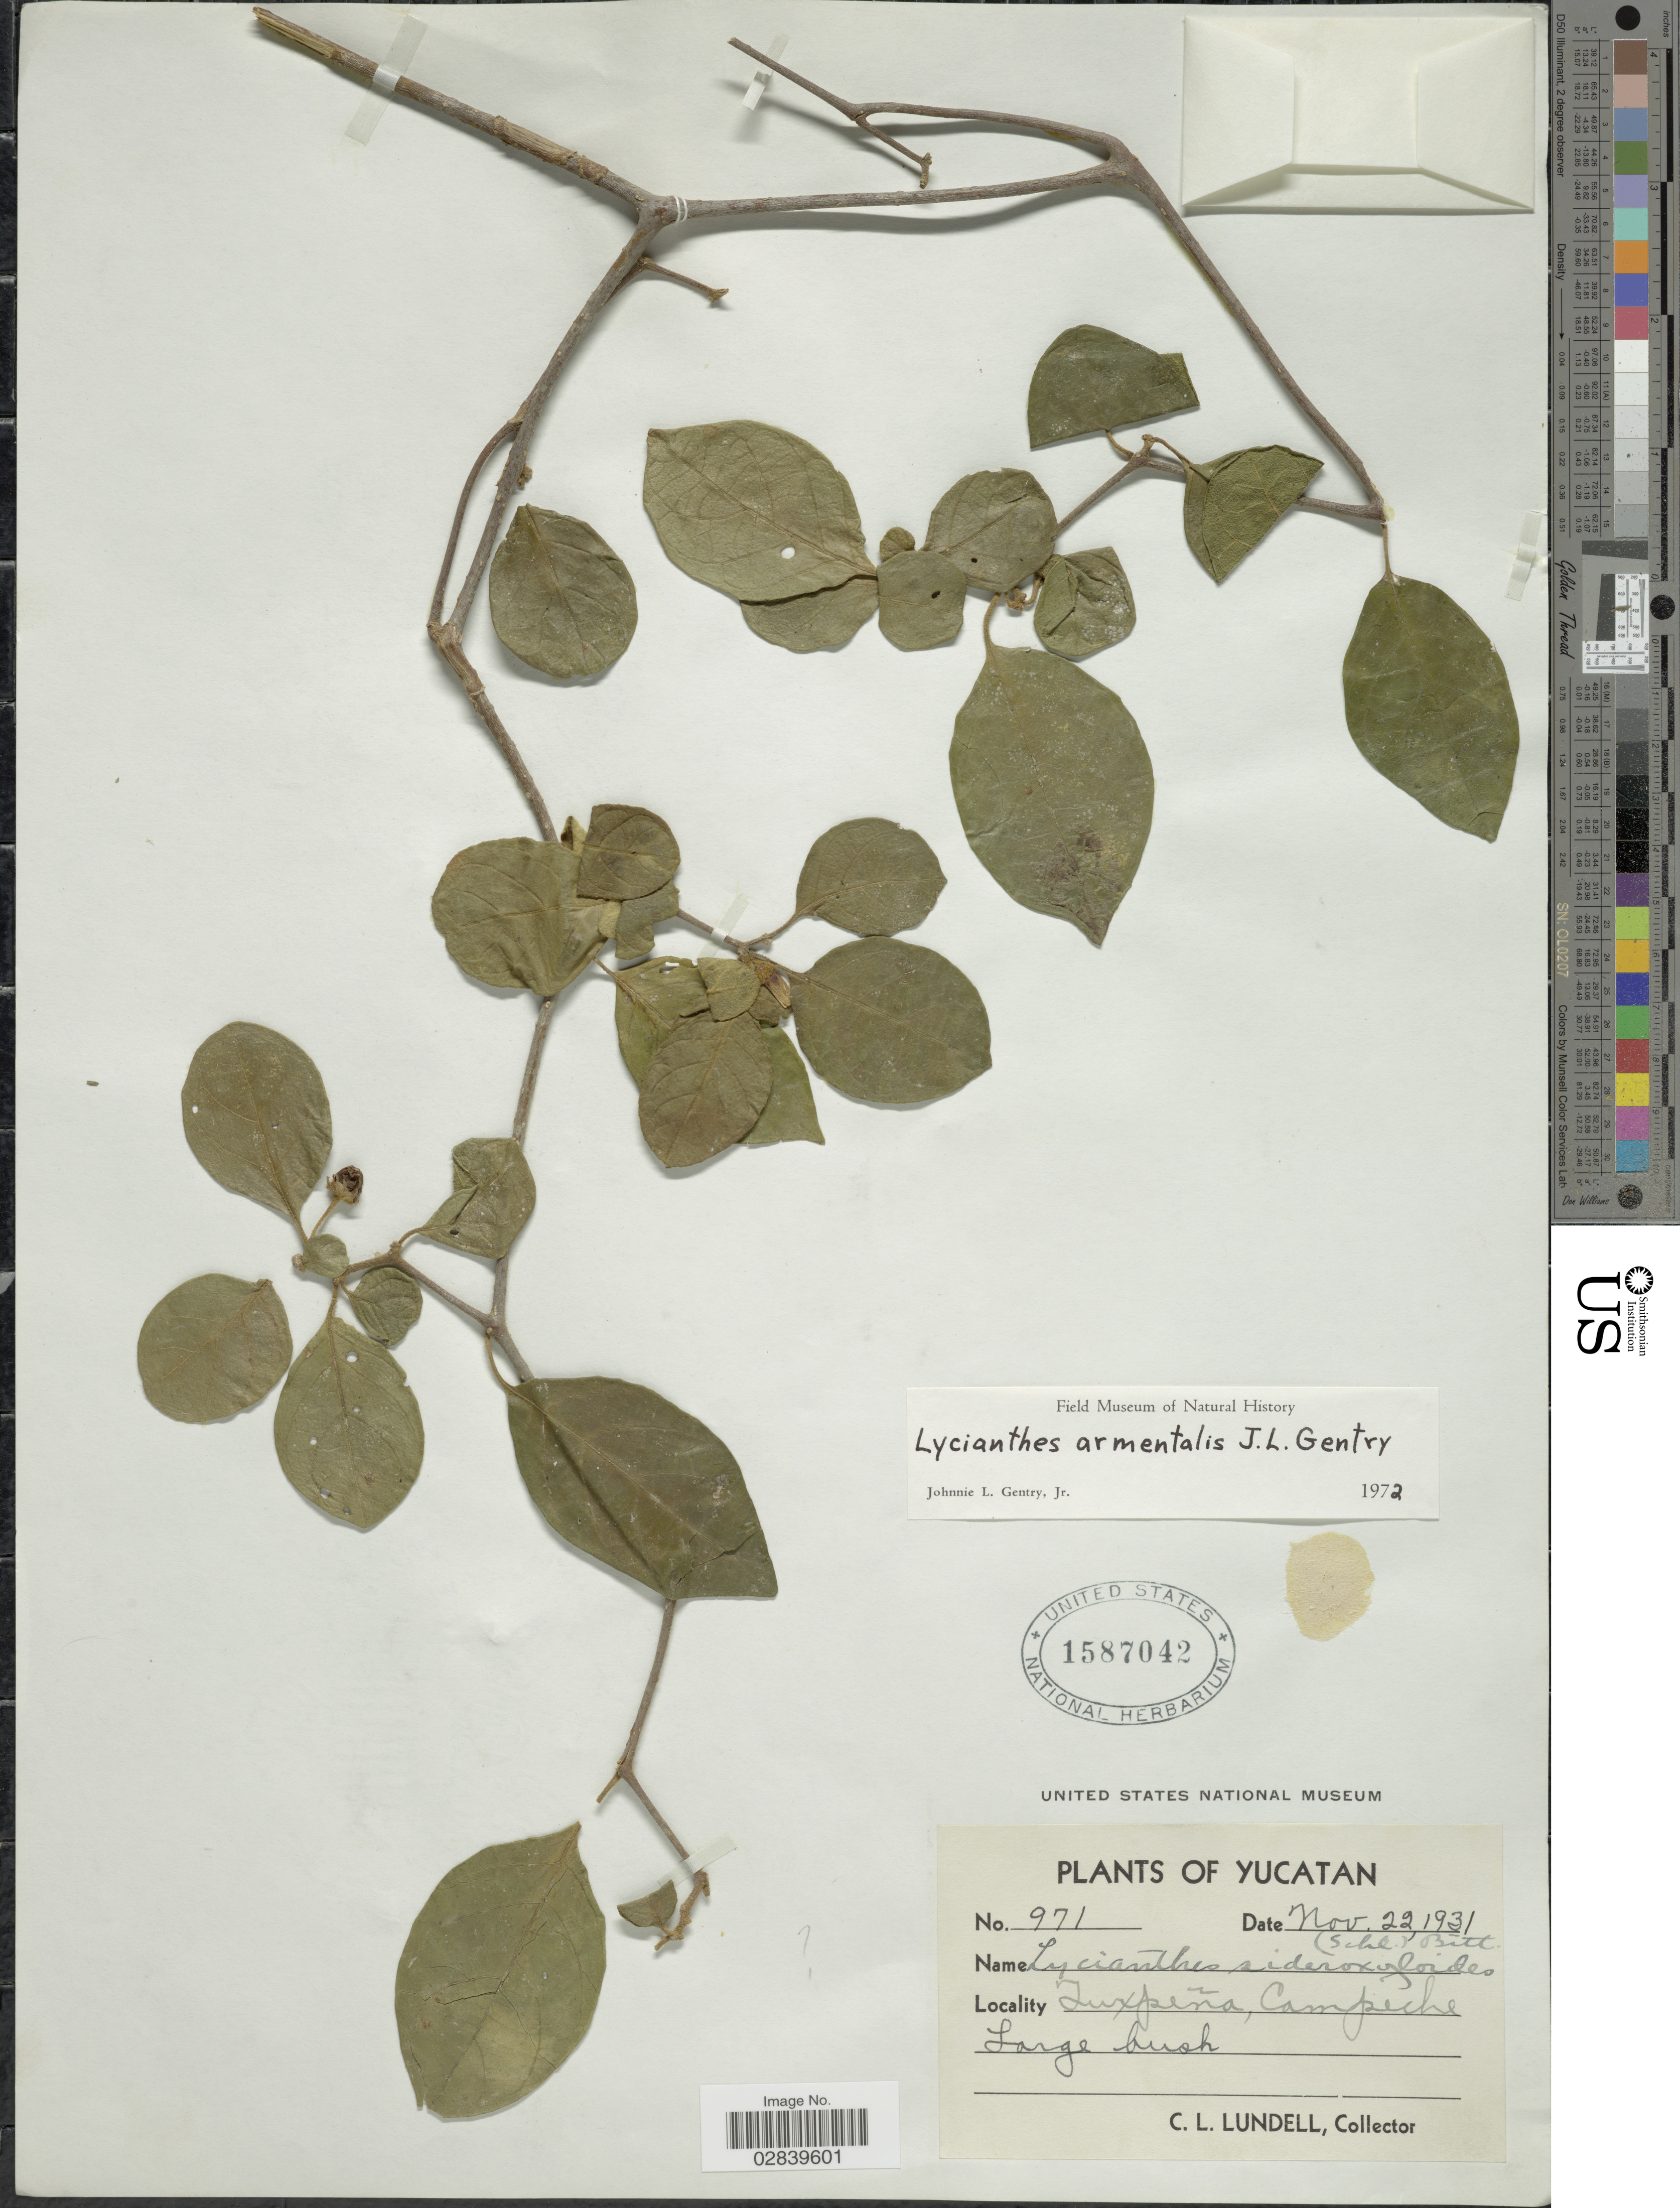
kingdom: Plantae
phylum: Tracheophyta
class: Magnoliopsida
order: Solanales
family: Solanaceae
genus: Lycianthes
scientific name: Lycianthes armentalis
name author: J.L. Gentry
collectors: C. L. Lundell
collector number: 971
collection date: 1931-11-22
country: Mexico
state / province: Campeche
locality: Tuxpeña.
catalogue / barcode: US 1587042